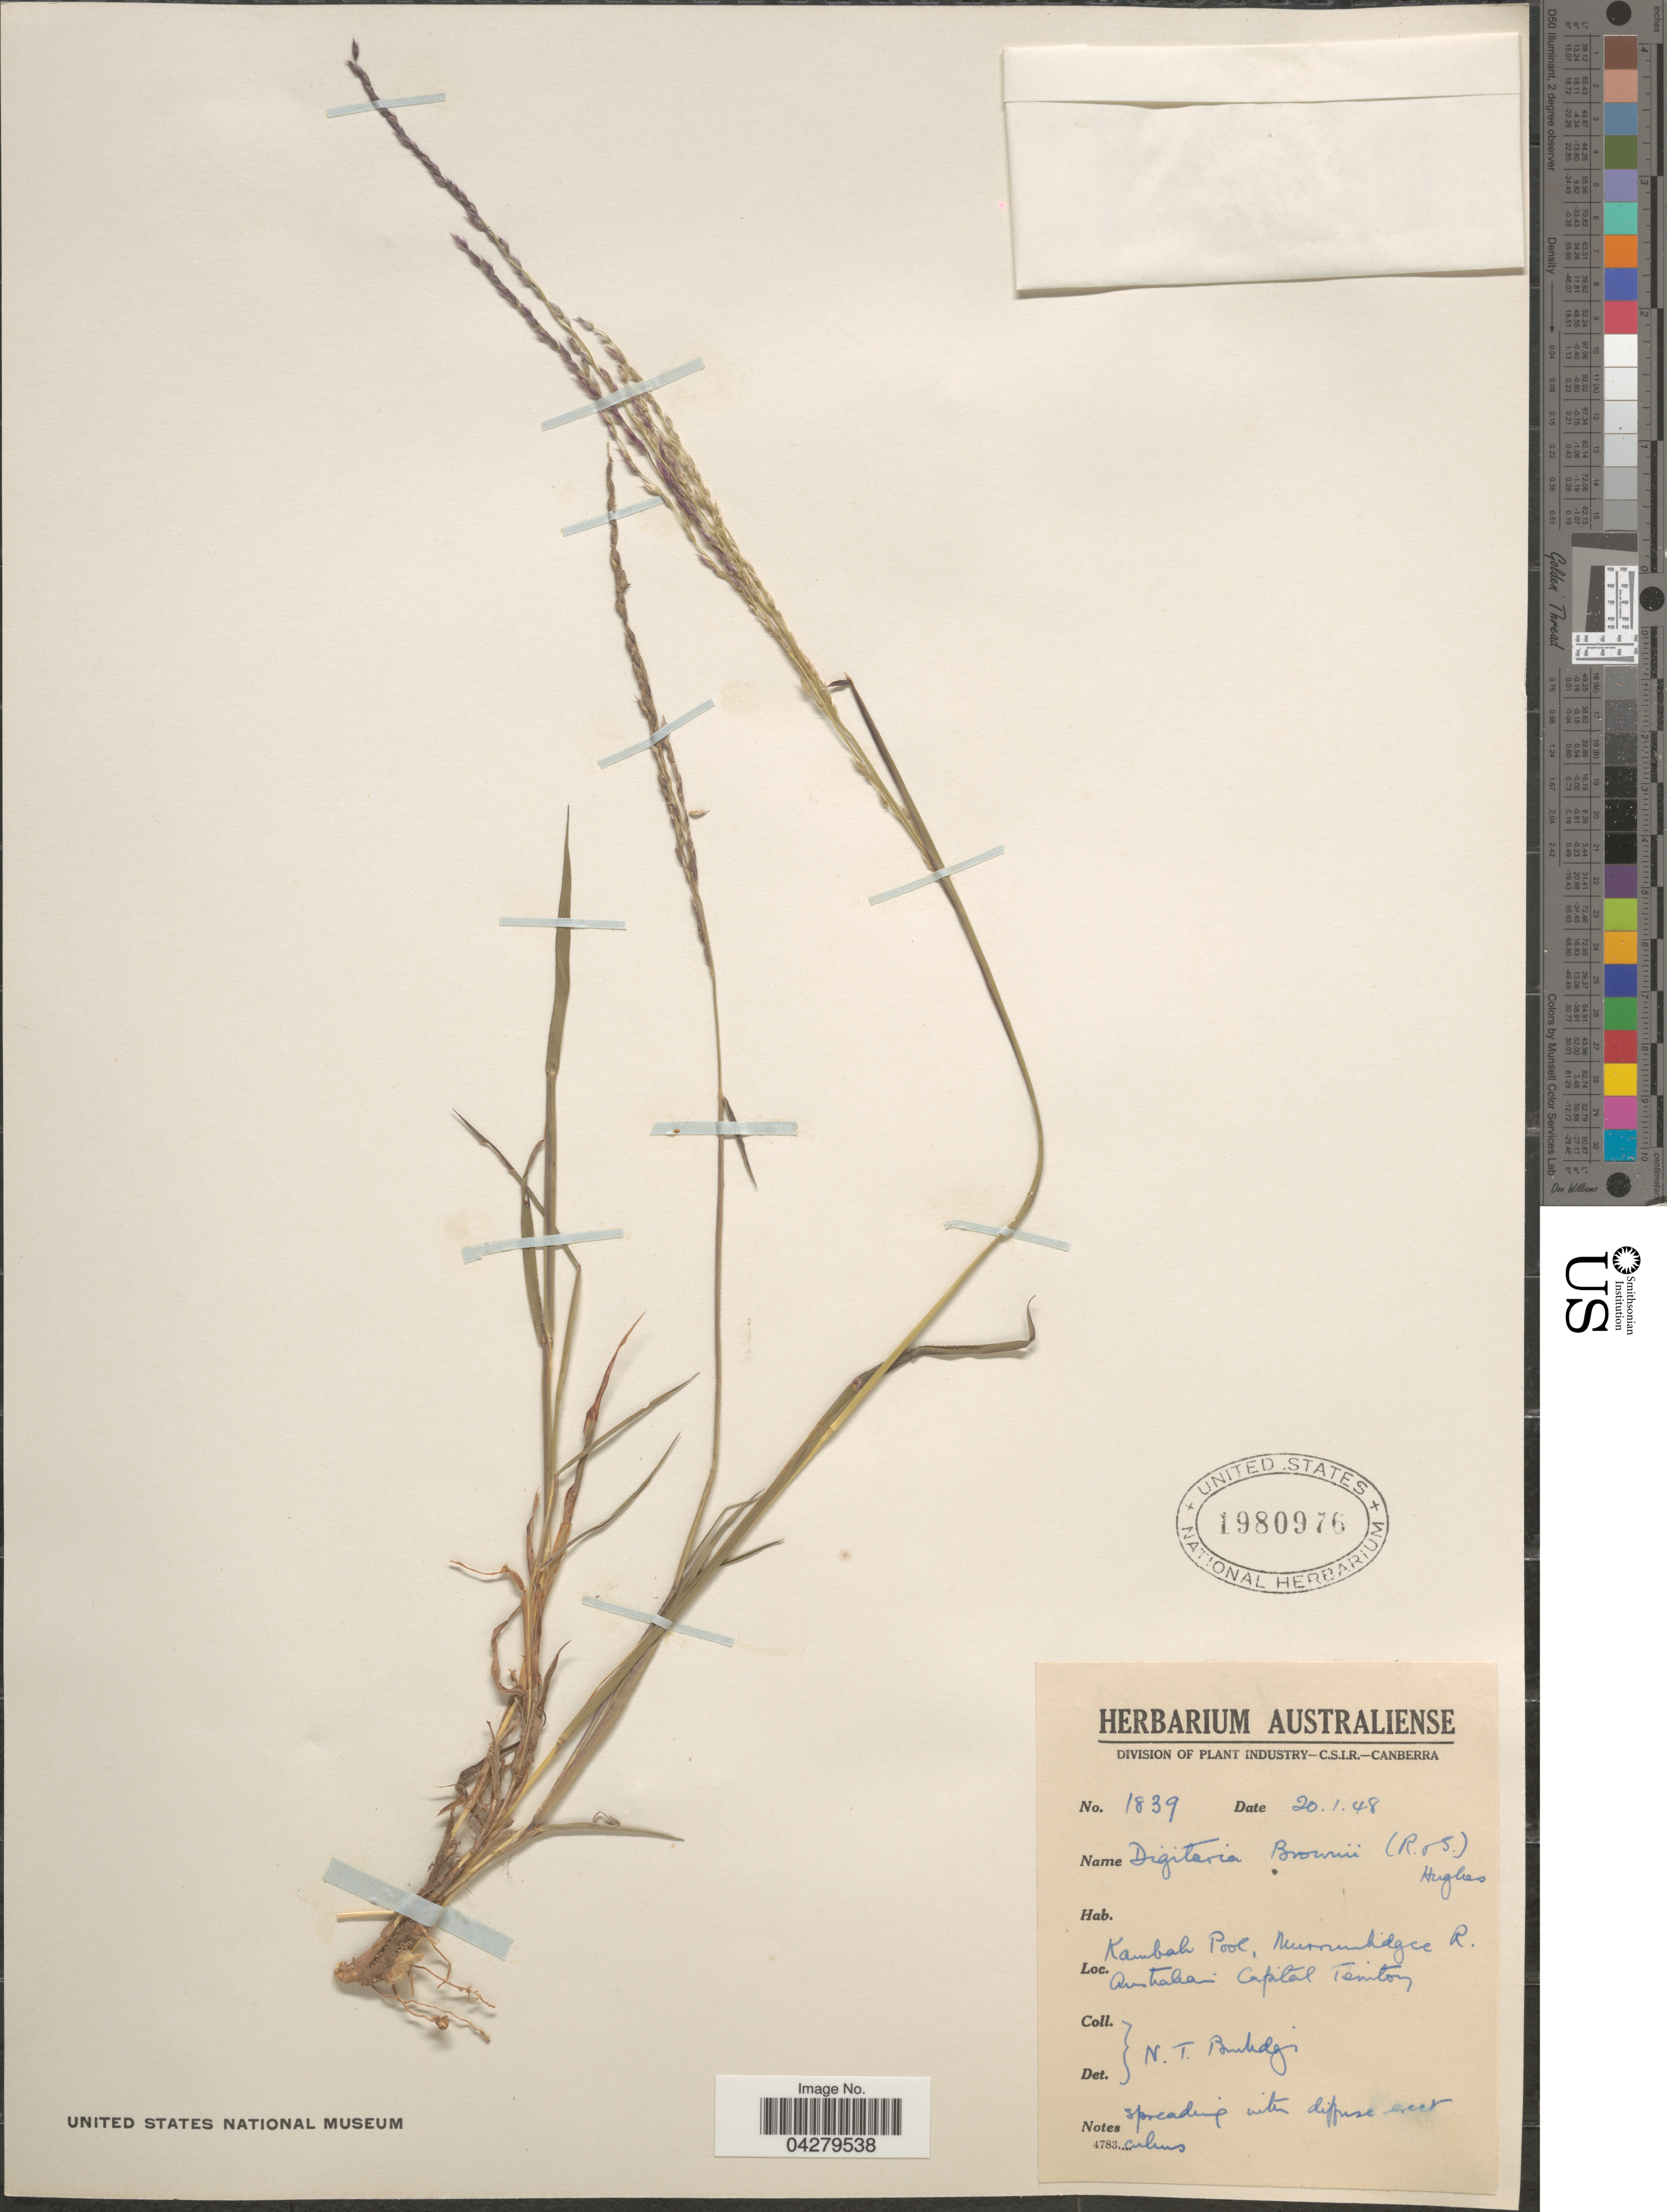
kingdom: Plantae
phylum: Tracheophyta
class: Liliopsida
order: Poales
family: Poaceae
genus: Digitaria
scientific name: Digitaria brownii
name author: (Roem. & Schult.) Hughes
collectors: N. T. Burbidge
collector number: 1839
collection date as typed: Transcribed d/m/y: 20/1/48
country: Australia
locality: Kambali Pool, Murrumbidgee R. Capital Territory.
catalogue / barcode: US 1980976